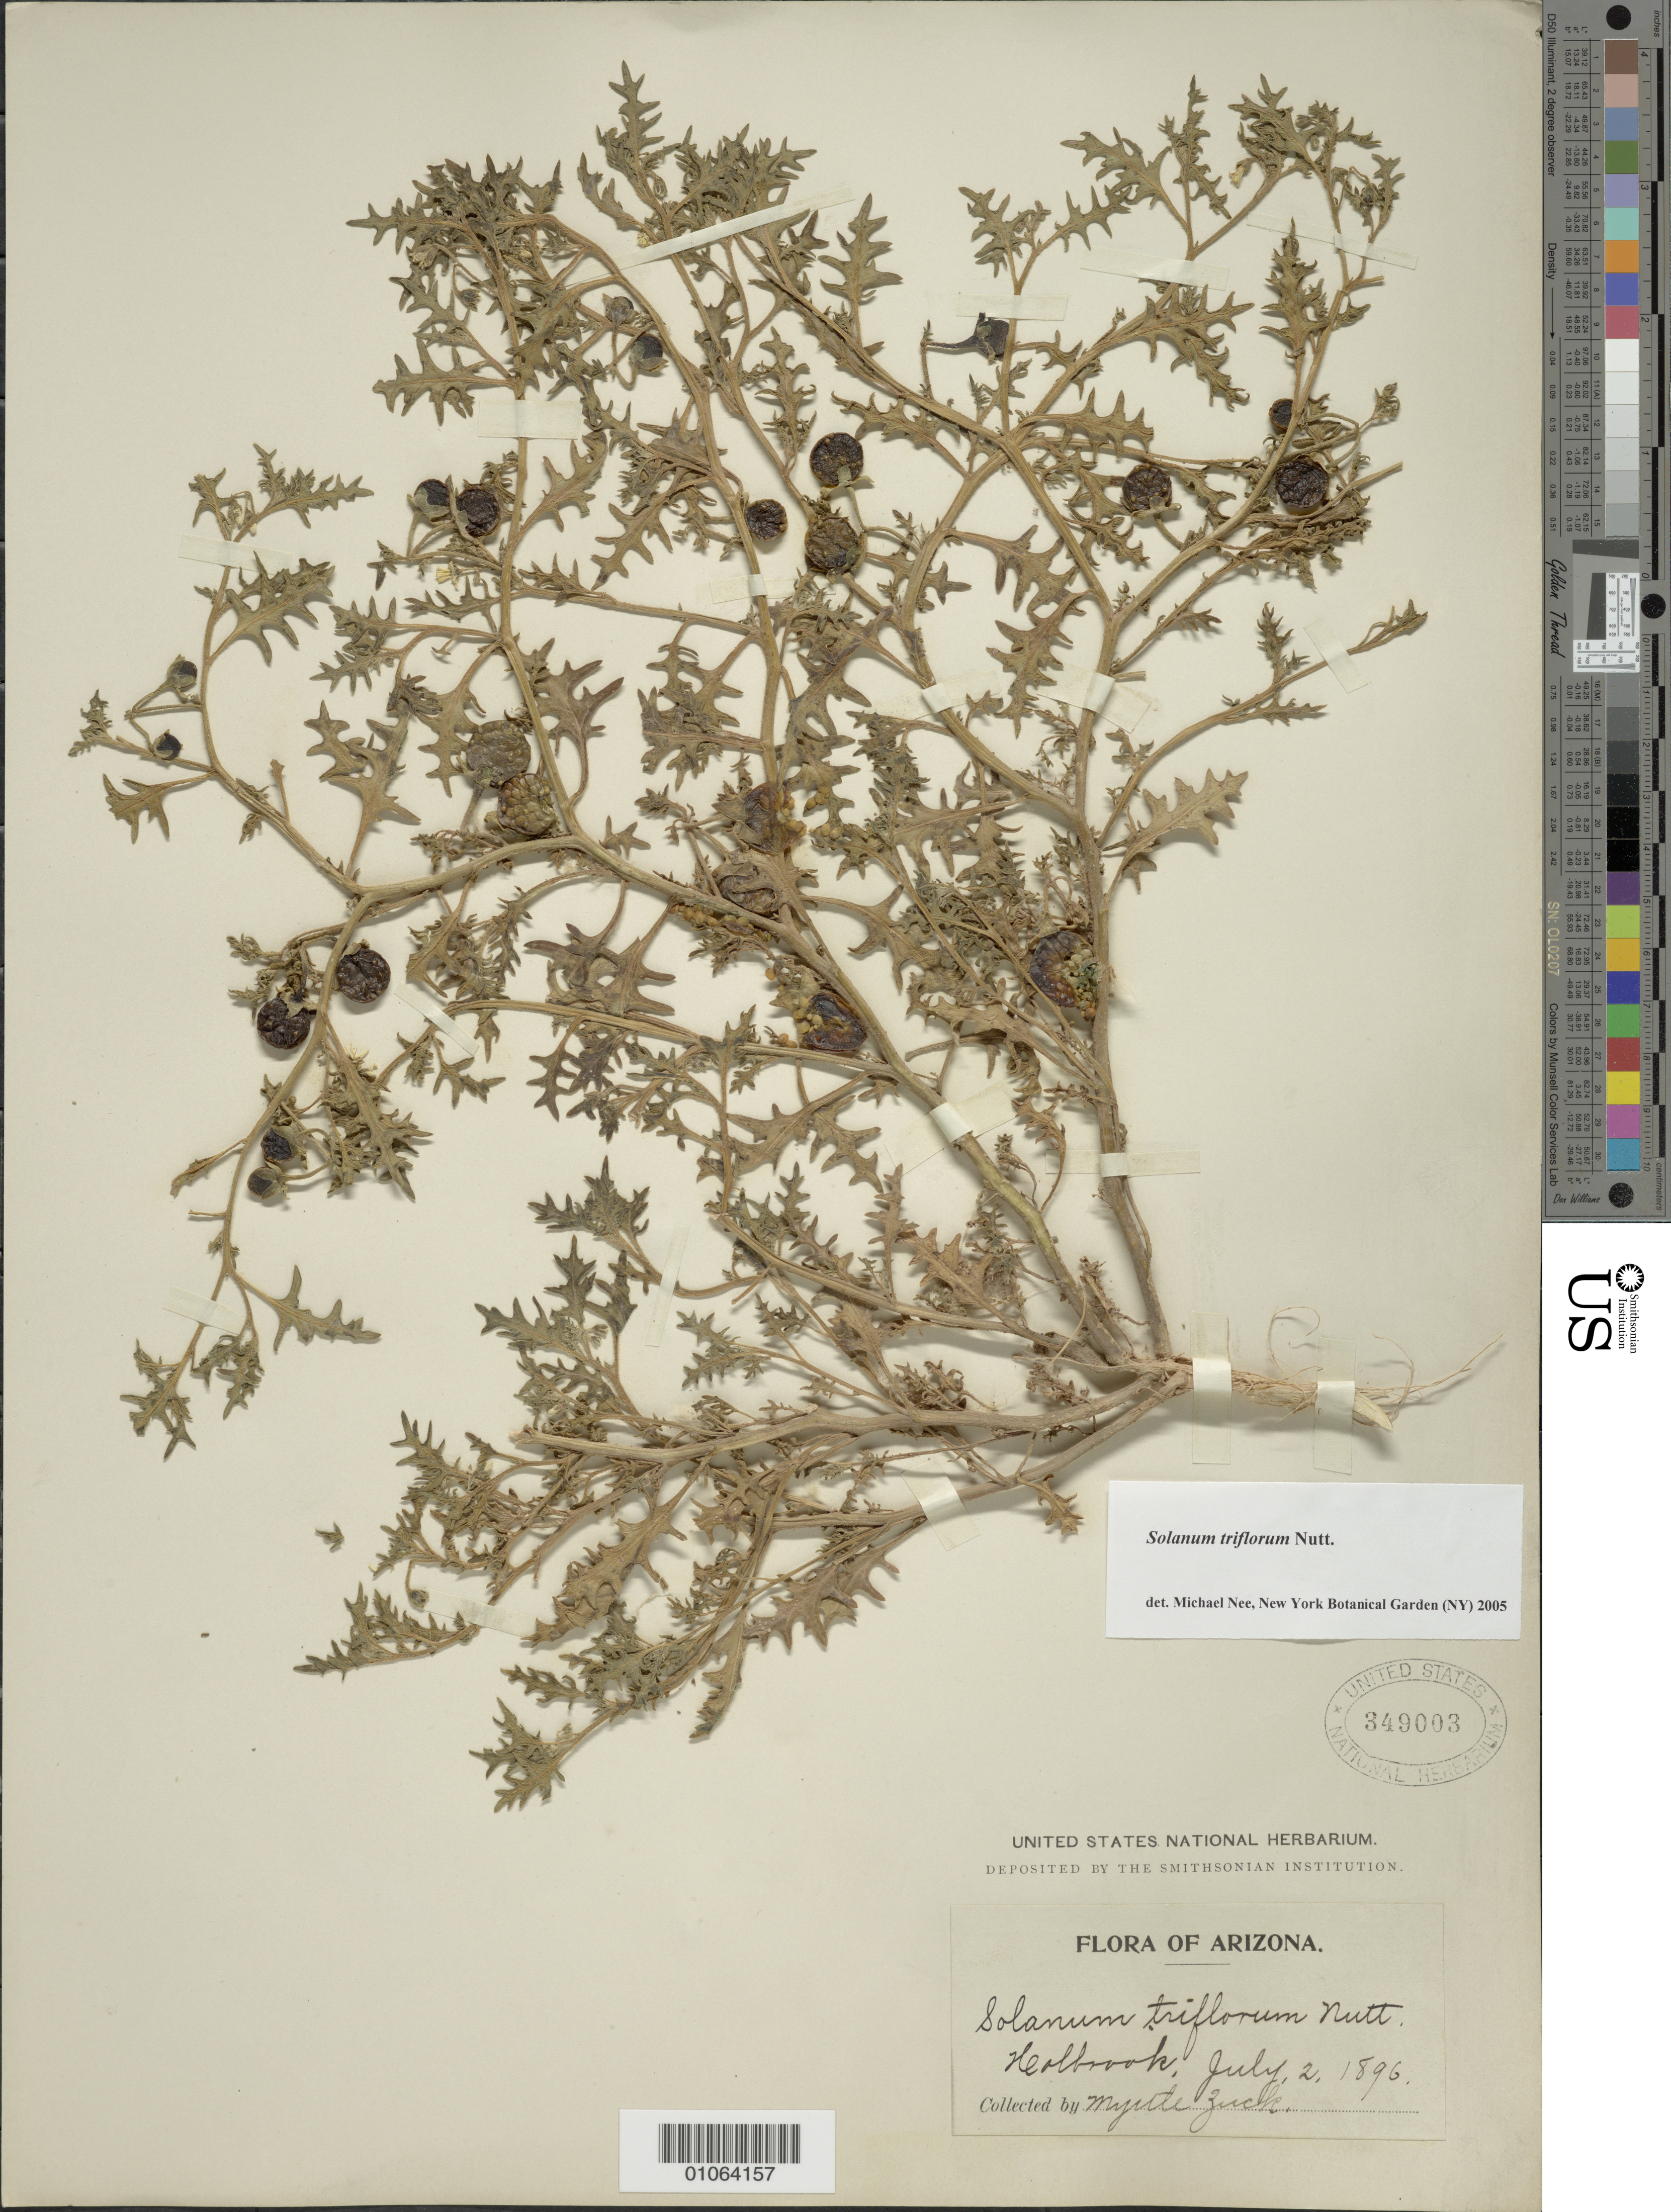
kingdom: Plantae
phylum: Tracheophyta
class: Magnoliopsida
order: Solanales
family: Solanaceae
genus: Solanum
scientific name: Solanum triflorum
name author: Nutt.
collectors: M. Zuck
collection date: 1896-07-02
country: United States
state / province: Arizona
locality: Holbrook.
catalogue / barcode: US 349003